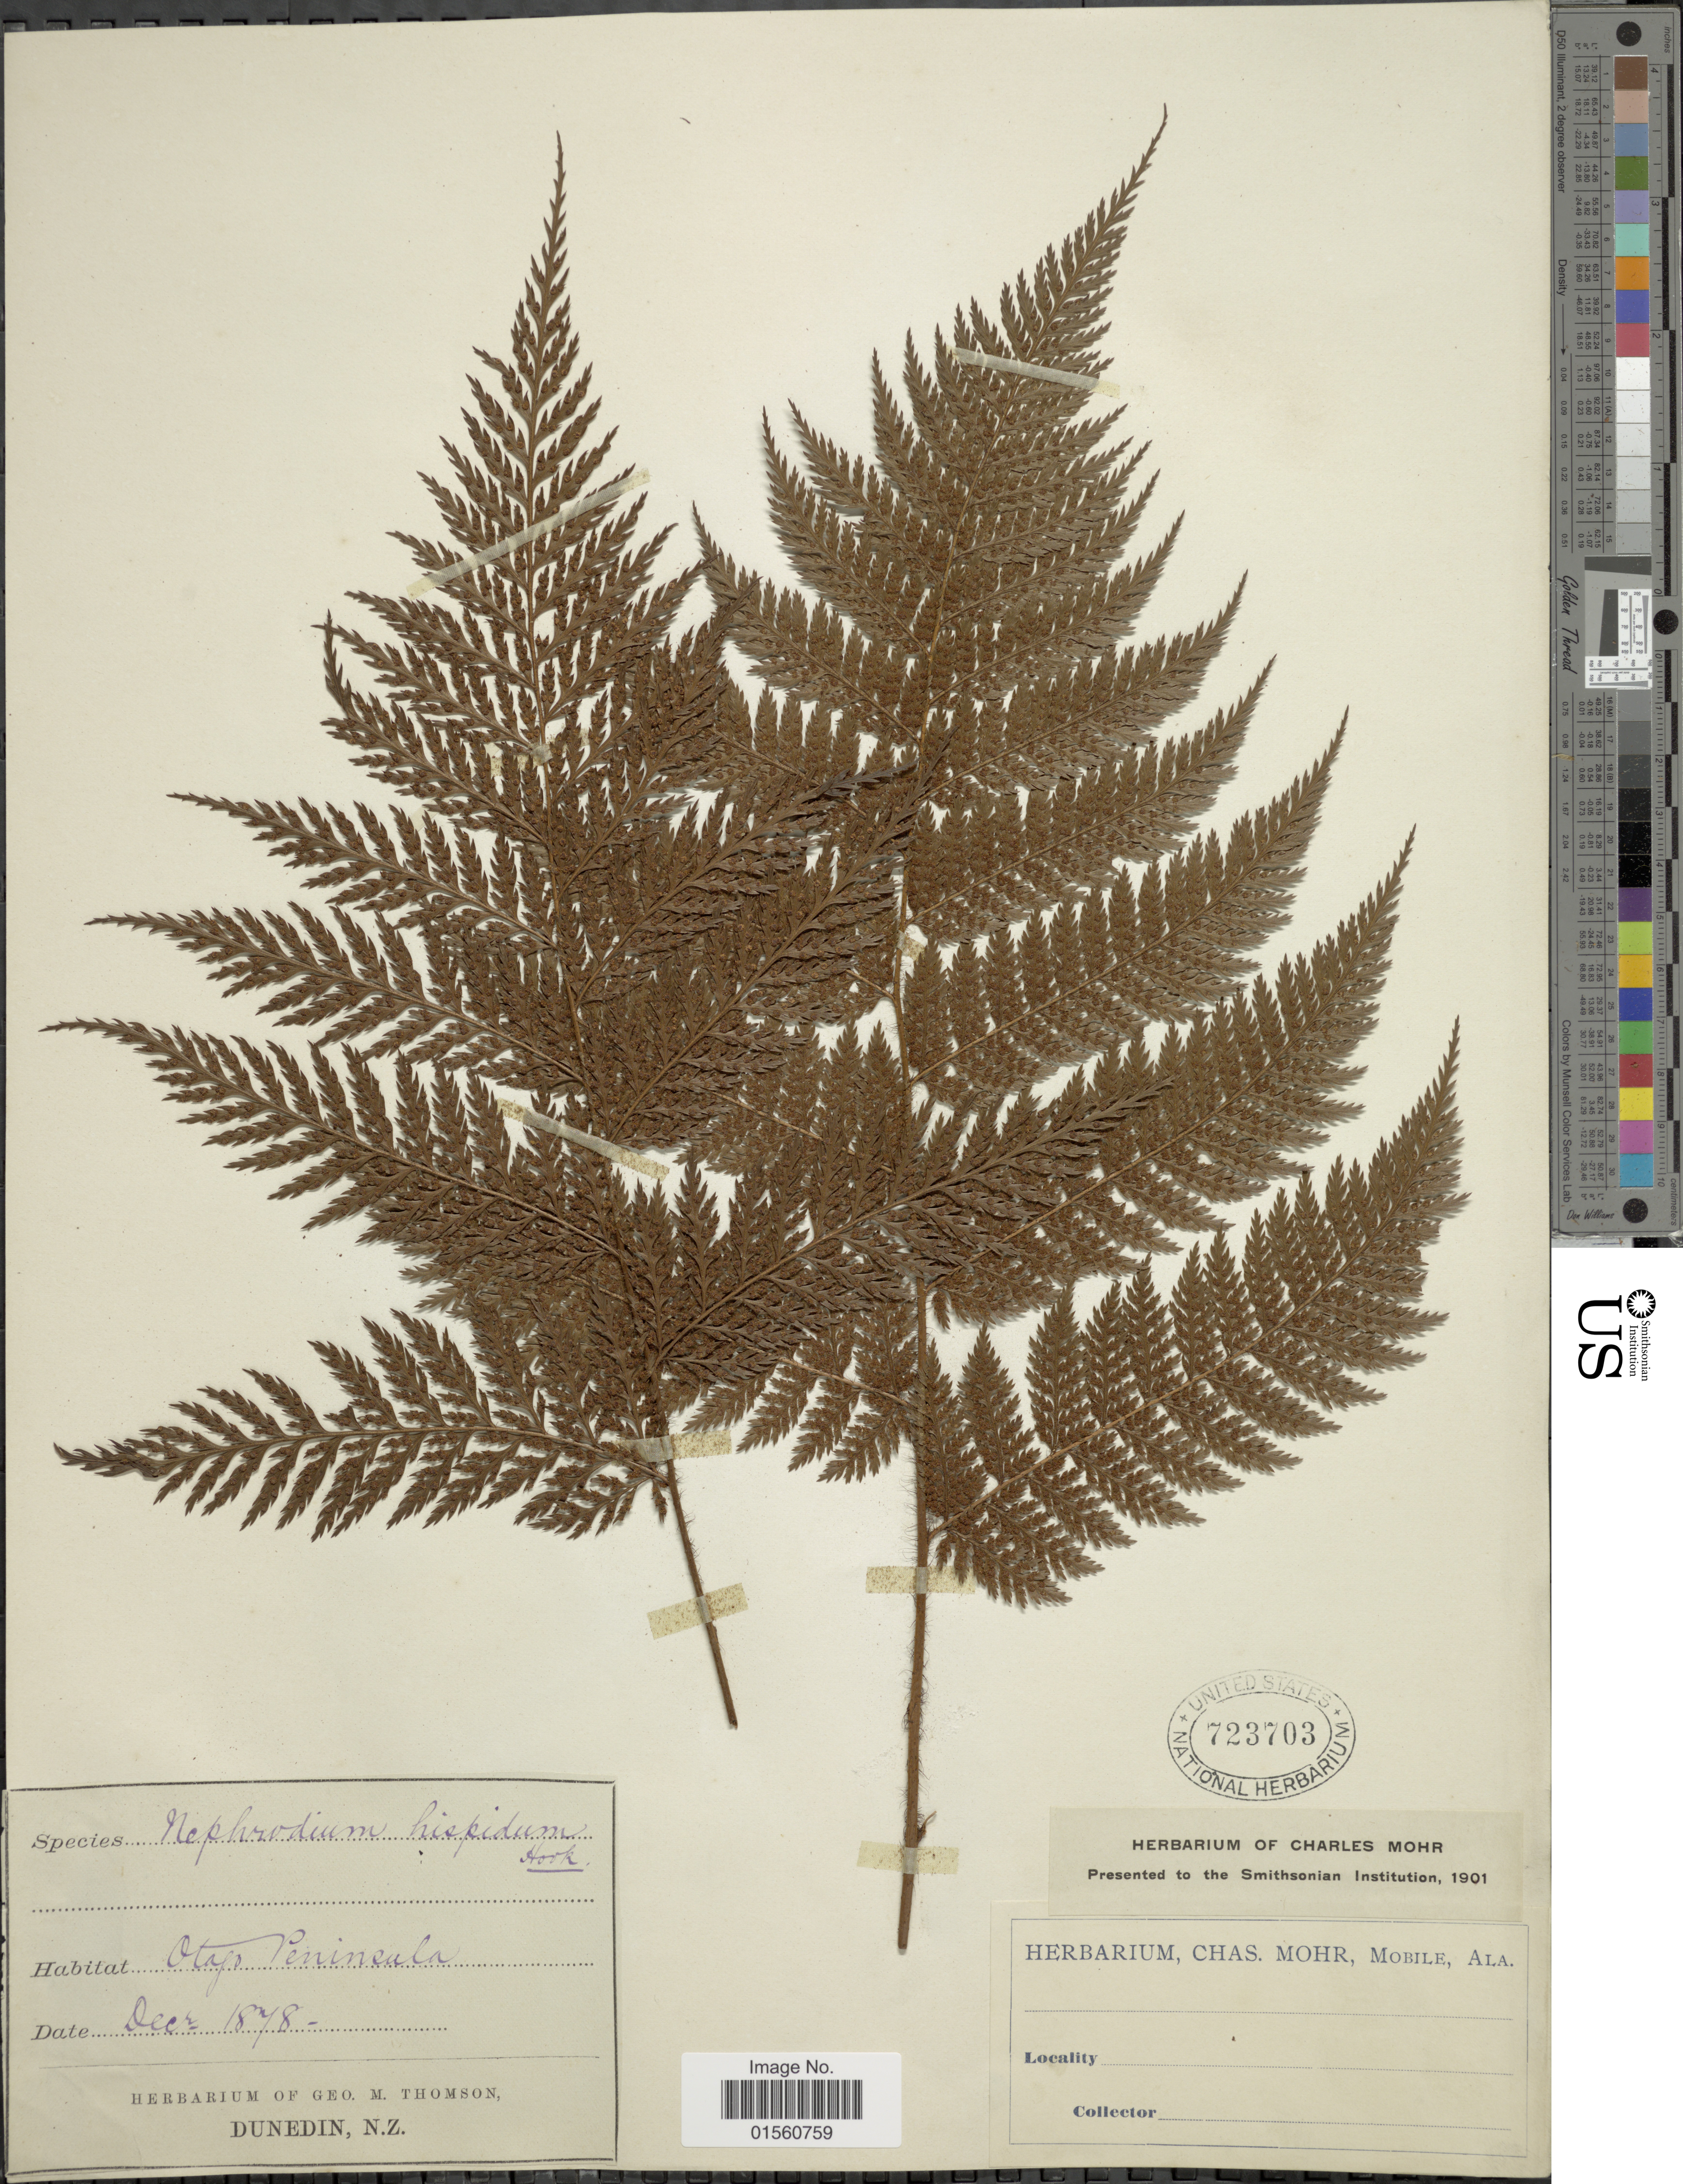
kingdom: Plantae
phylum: Tracheophyta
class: Polypodiopsida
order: Polypodiales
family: Dryopteridaceae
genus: Lastreopsis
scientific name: Lastreopsis hispida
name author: (Sw.) Tindale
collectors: ex herb. Geo. M. Thomson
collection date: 1878-12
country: New Zealand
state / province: Otago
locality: Otago Peninsula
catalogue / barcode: US 723703